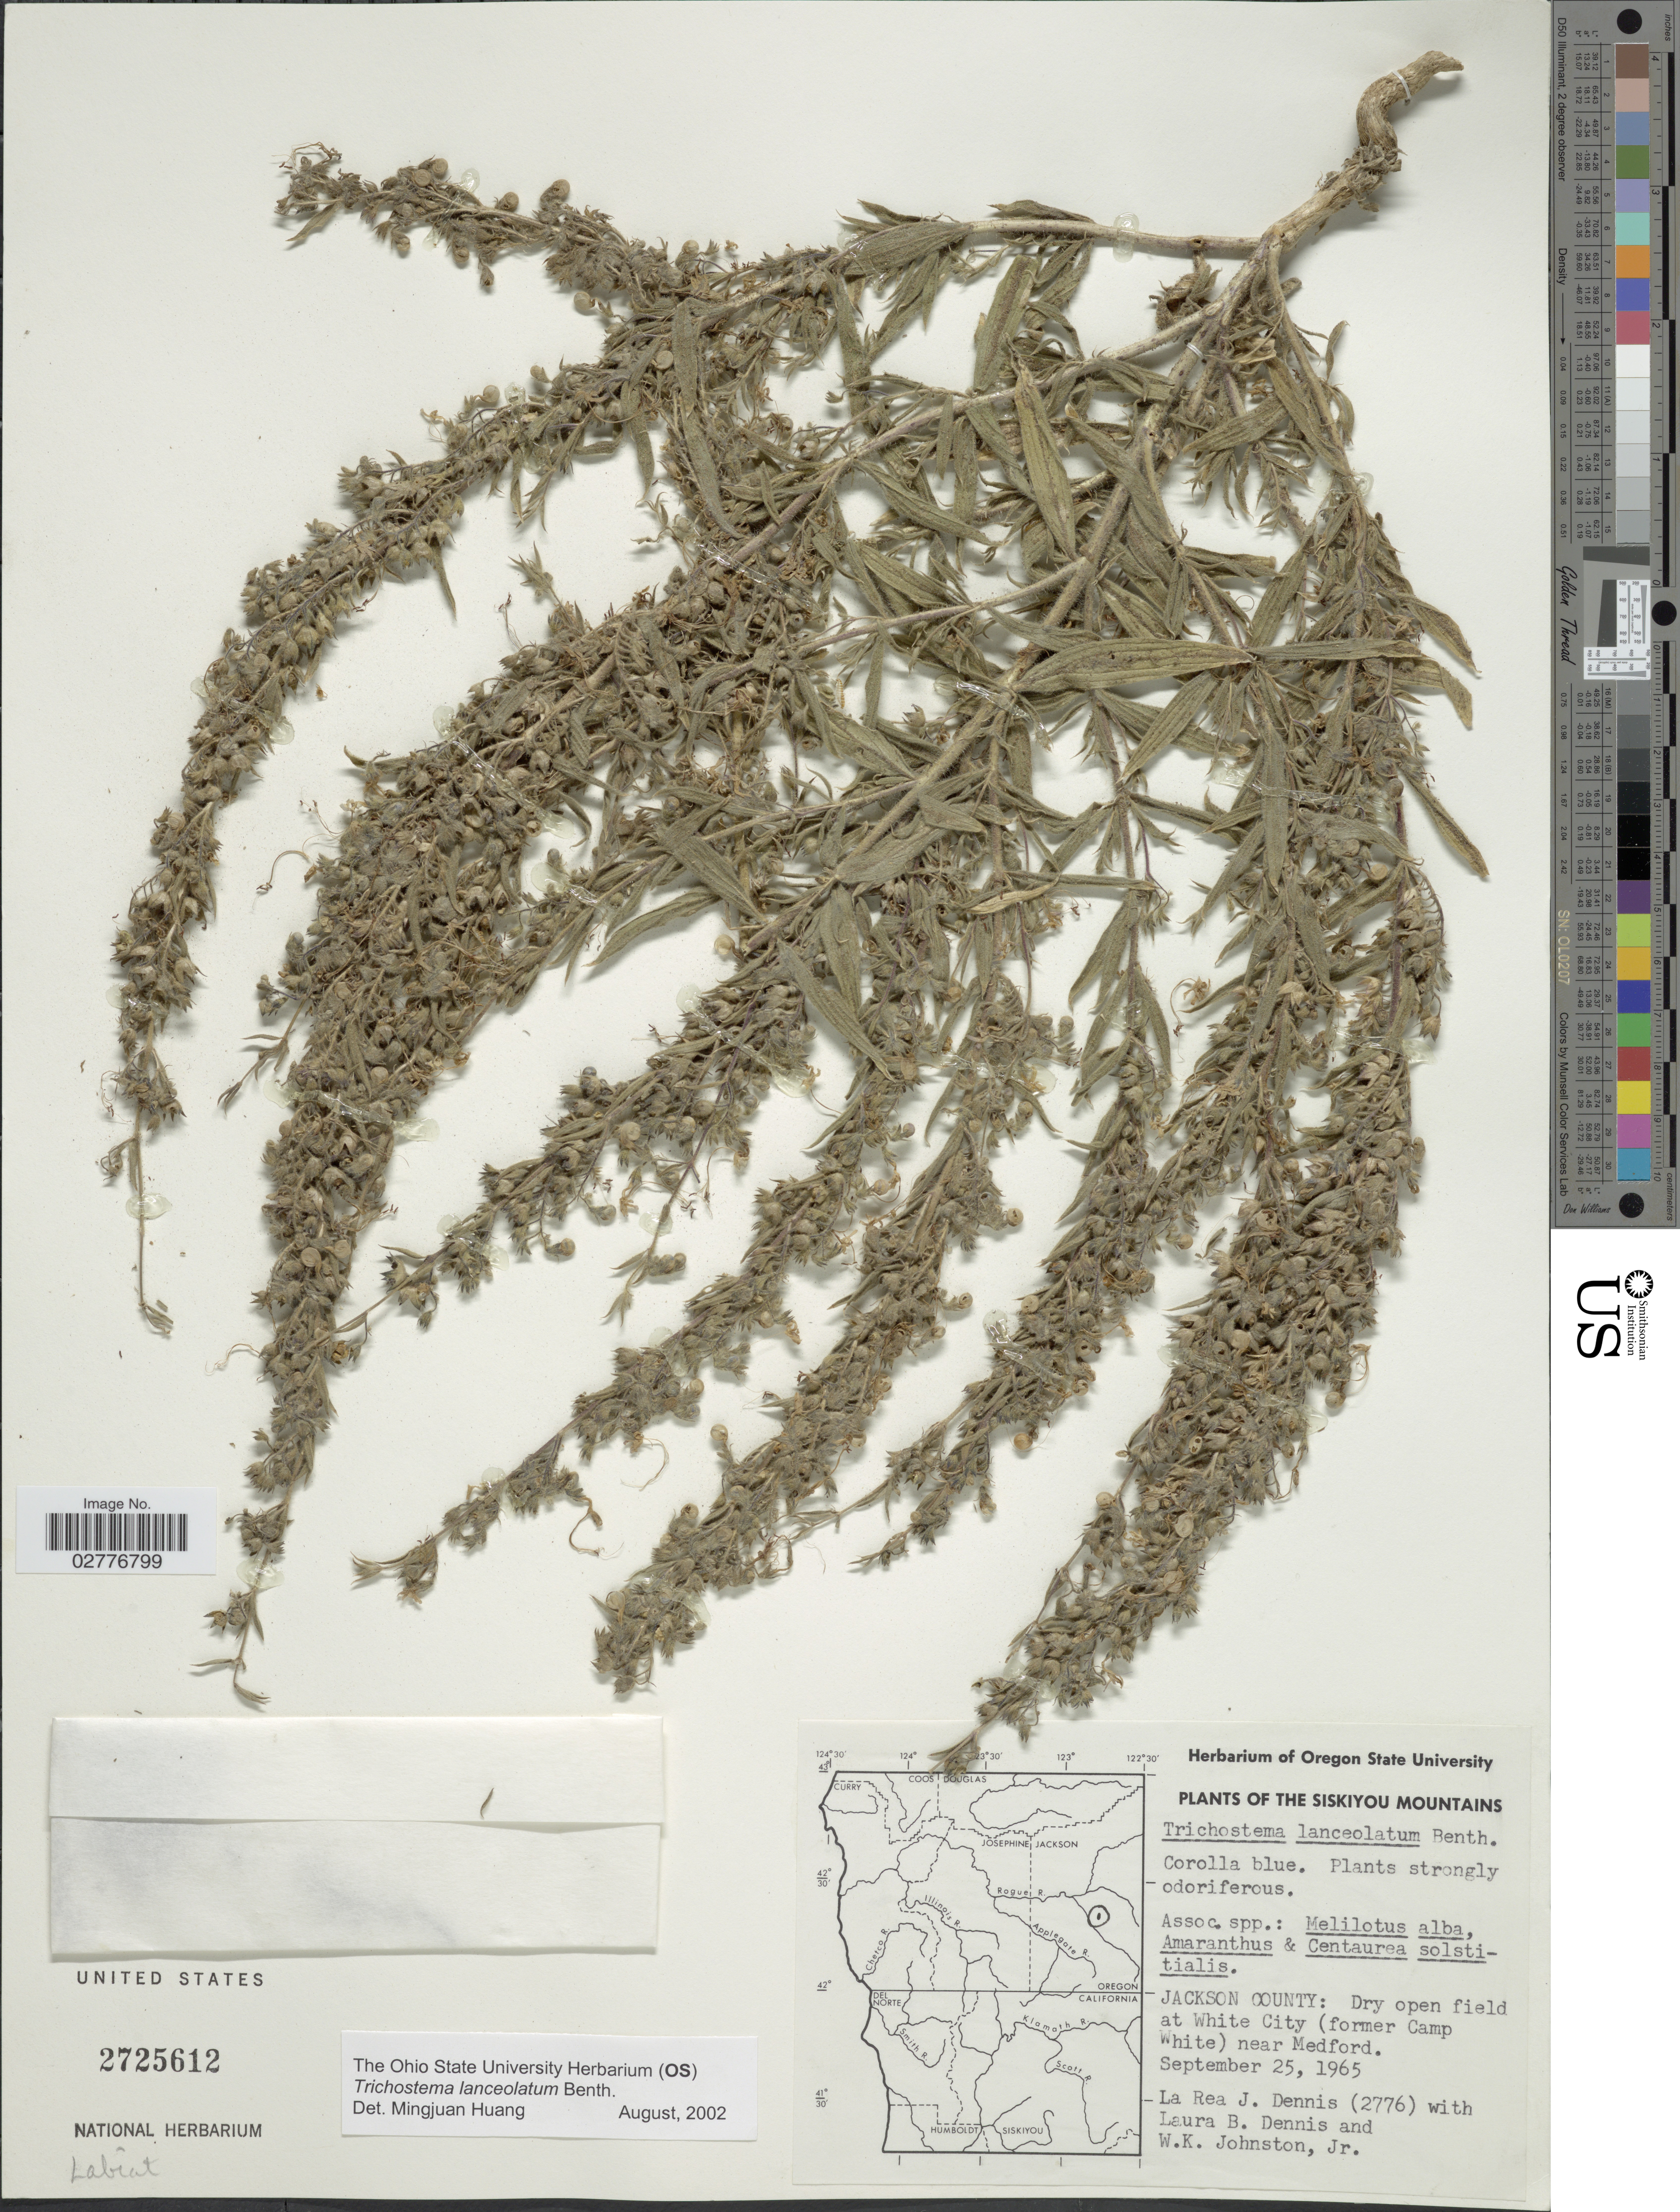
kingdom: Plantae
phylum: Tracheophyta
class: Magnoliopsida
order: Lamiales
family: Lamiaceae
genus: Trichostema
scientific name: Trichostema lanceolatum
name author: Benth.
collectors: L. Dennis, L. Dennis & W. Johnston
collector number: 2776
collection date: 1965-09-25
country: United States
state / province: Oregon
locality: Siskiyou Mountains. Jackson County: Dry open field at White City (former Camp White) near Medford.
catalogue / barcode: US 2725612